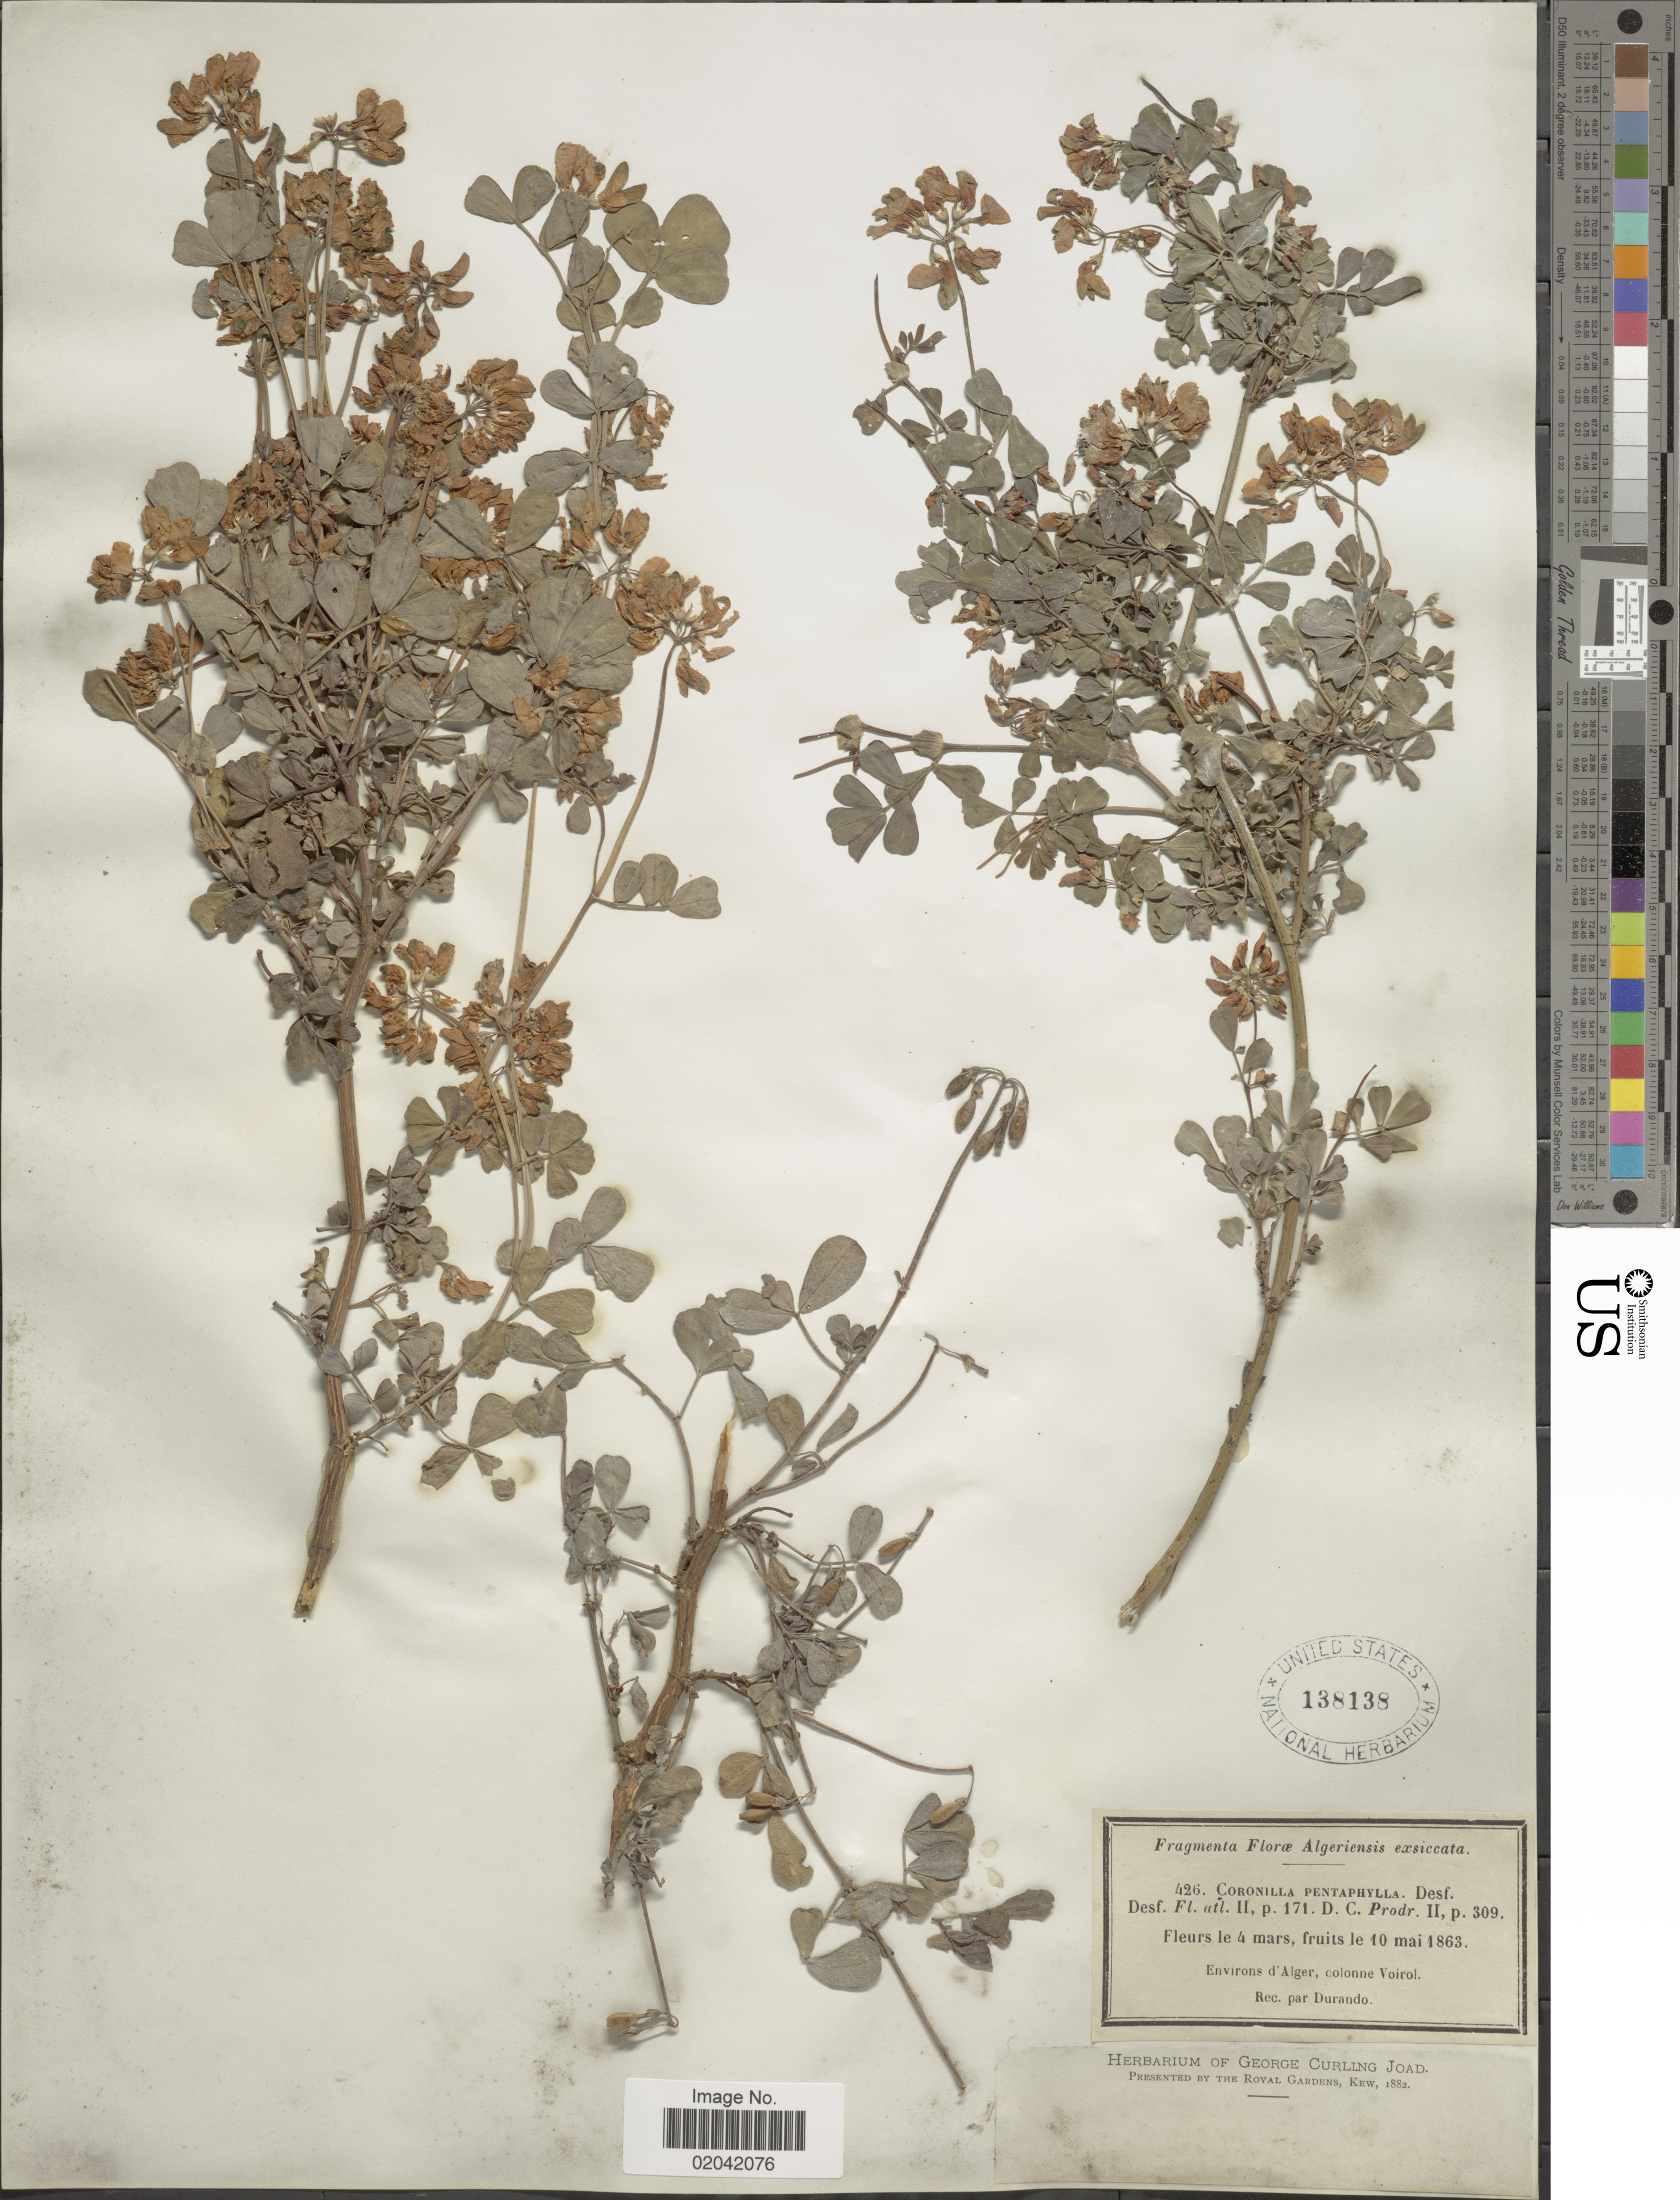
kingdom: Plantae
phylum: Tracheophyta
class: Magnoliopsida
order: Fabales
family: Fabaceae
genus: Coronilla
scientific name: Coronilla pentaphylla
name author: Desf.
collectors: Durando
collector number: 426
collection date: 1863-03-04/1863-05-10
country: Algeria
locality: Environs d'Alger, colonne Voirol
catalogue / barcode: US 138138